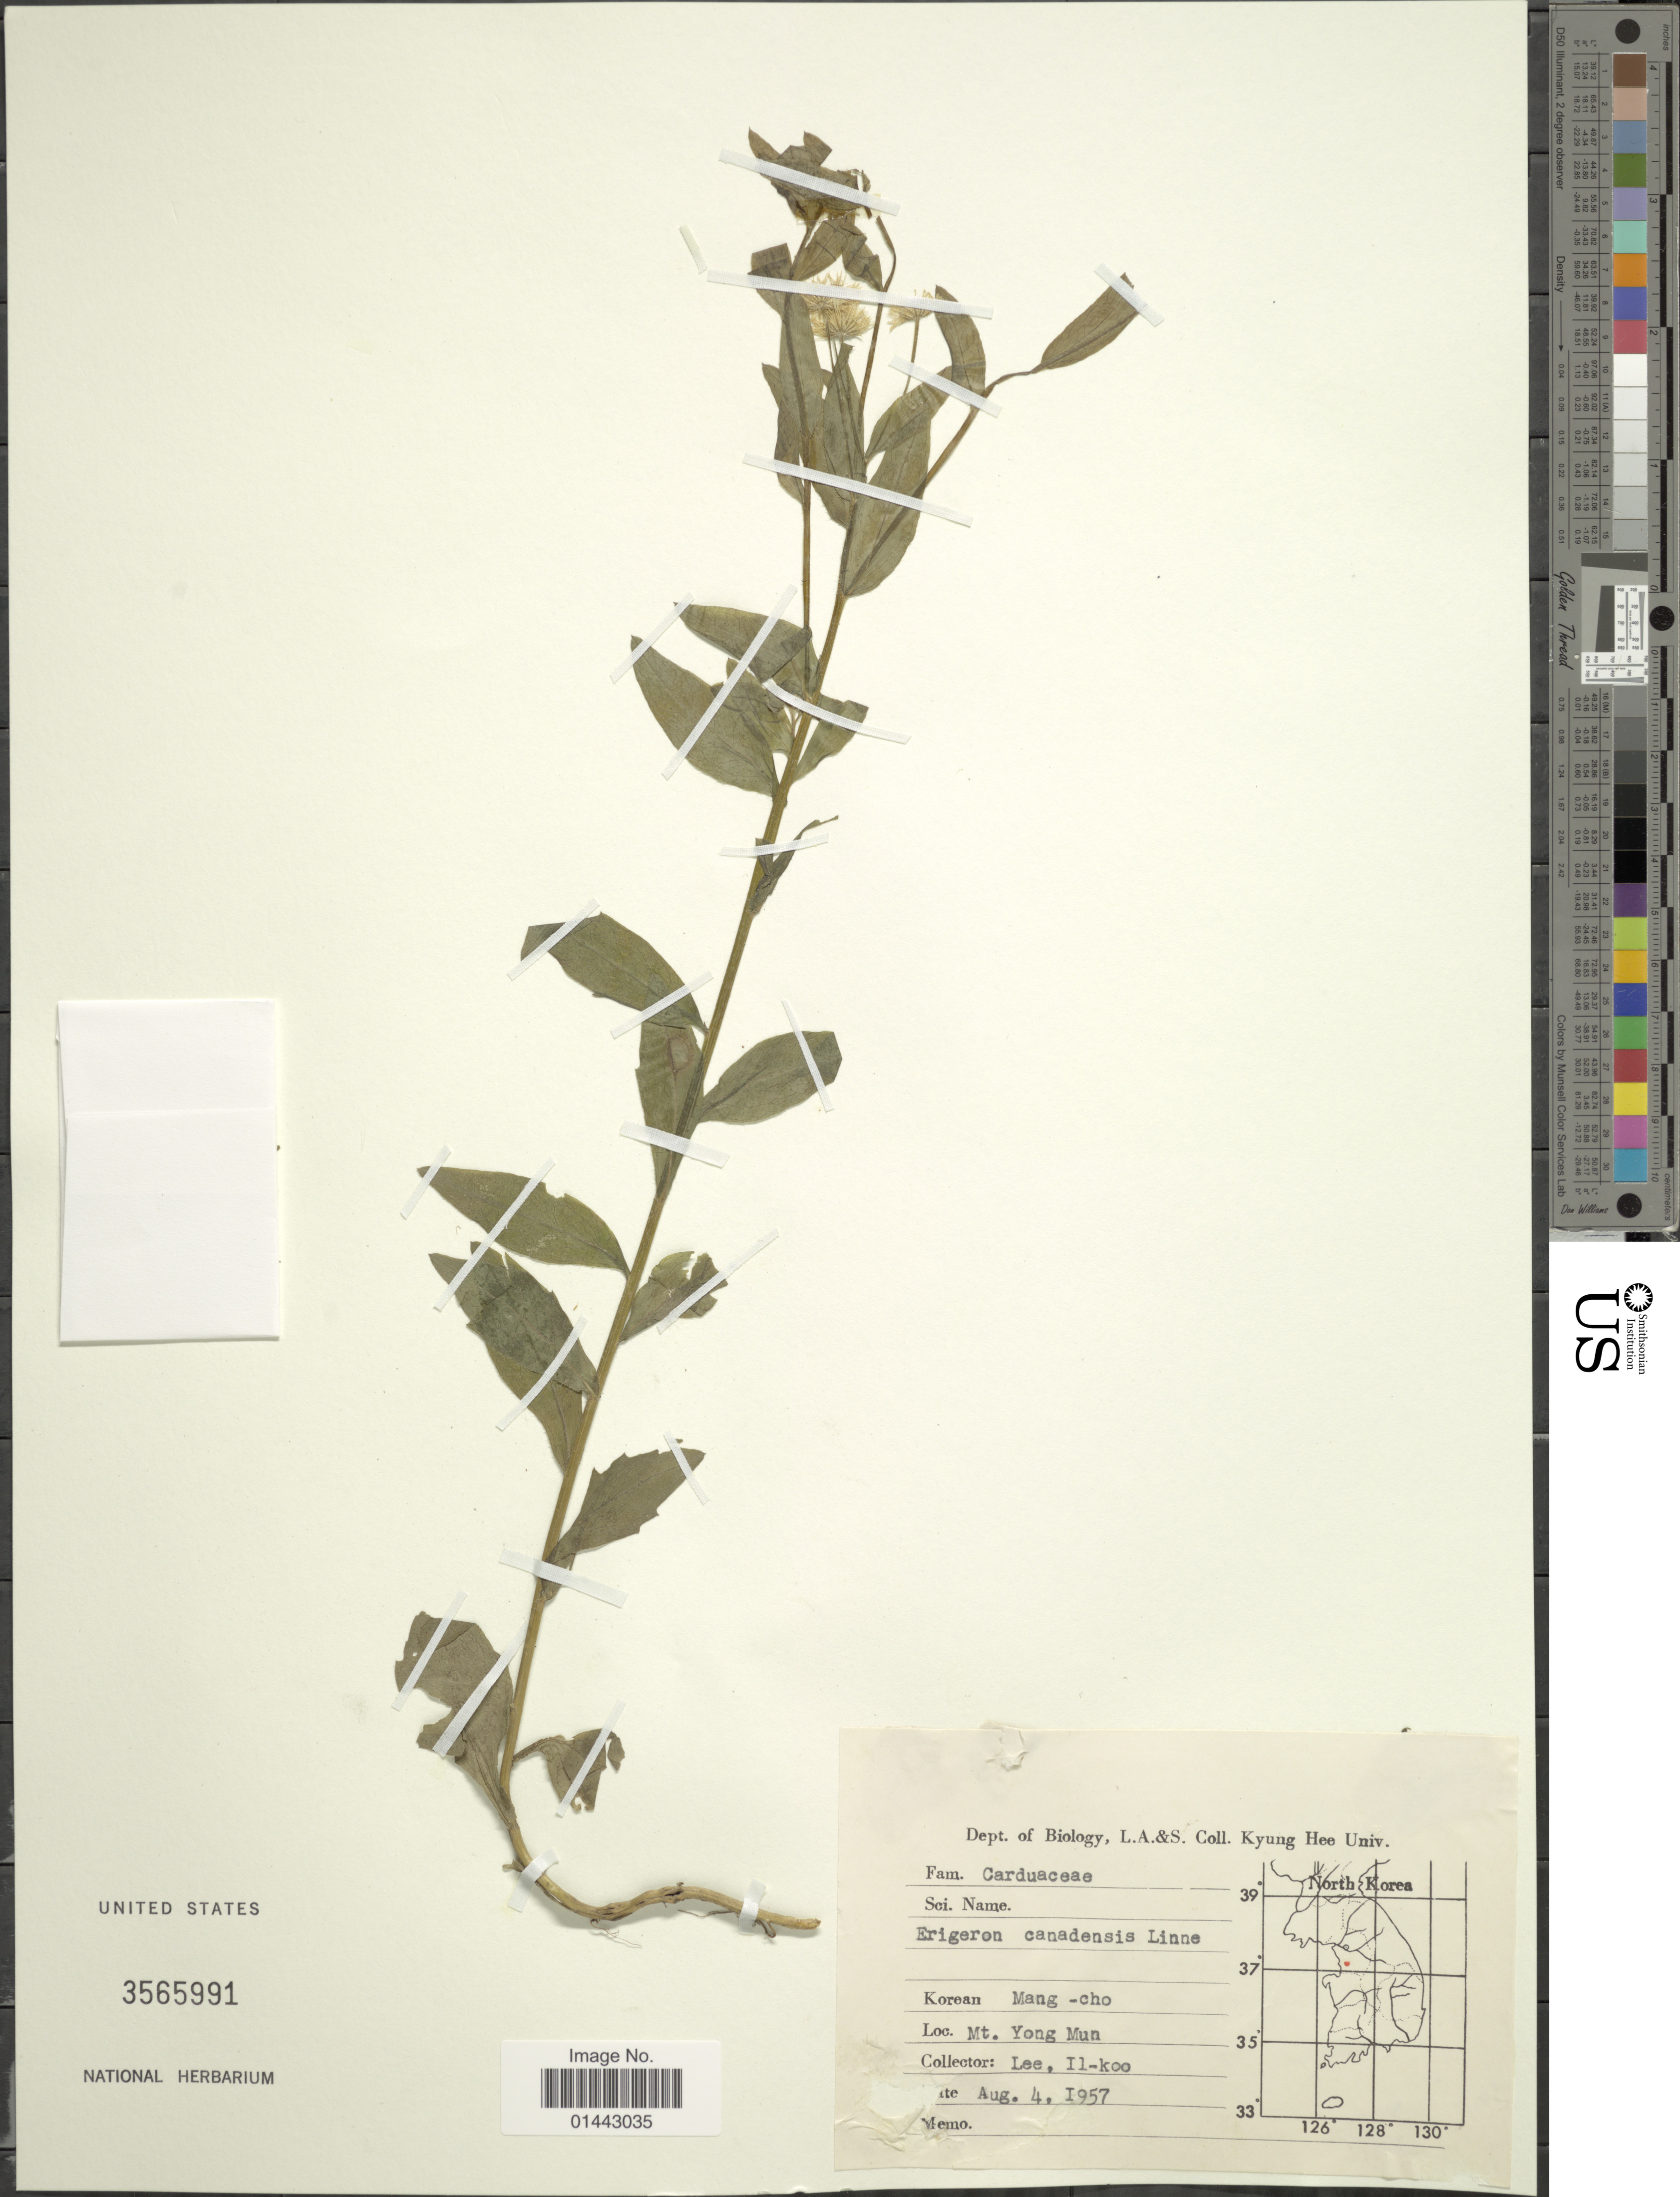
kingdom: Plantae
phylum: Tracheophyta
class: Magnoliopsida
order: Asterales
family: Asteraceae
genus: Erigeron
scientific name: Erigeron canadensis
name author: L.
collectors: I. Lee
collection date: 1957-08-04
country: South Korea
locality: Mt. Yong Mun.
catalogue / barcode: US 3565991